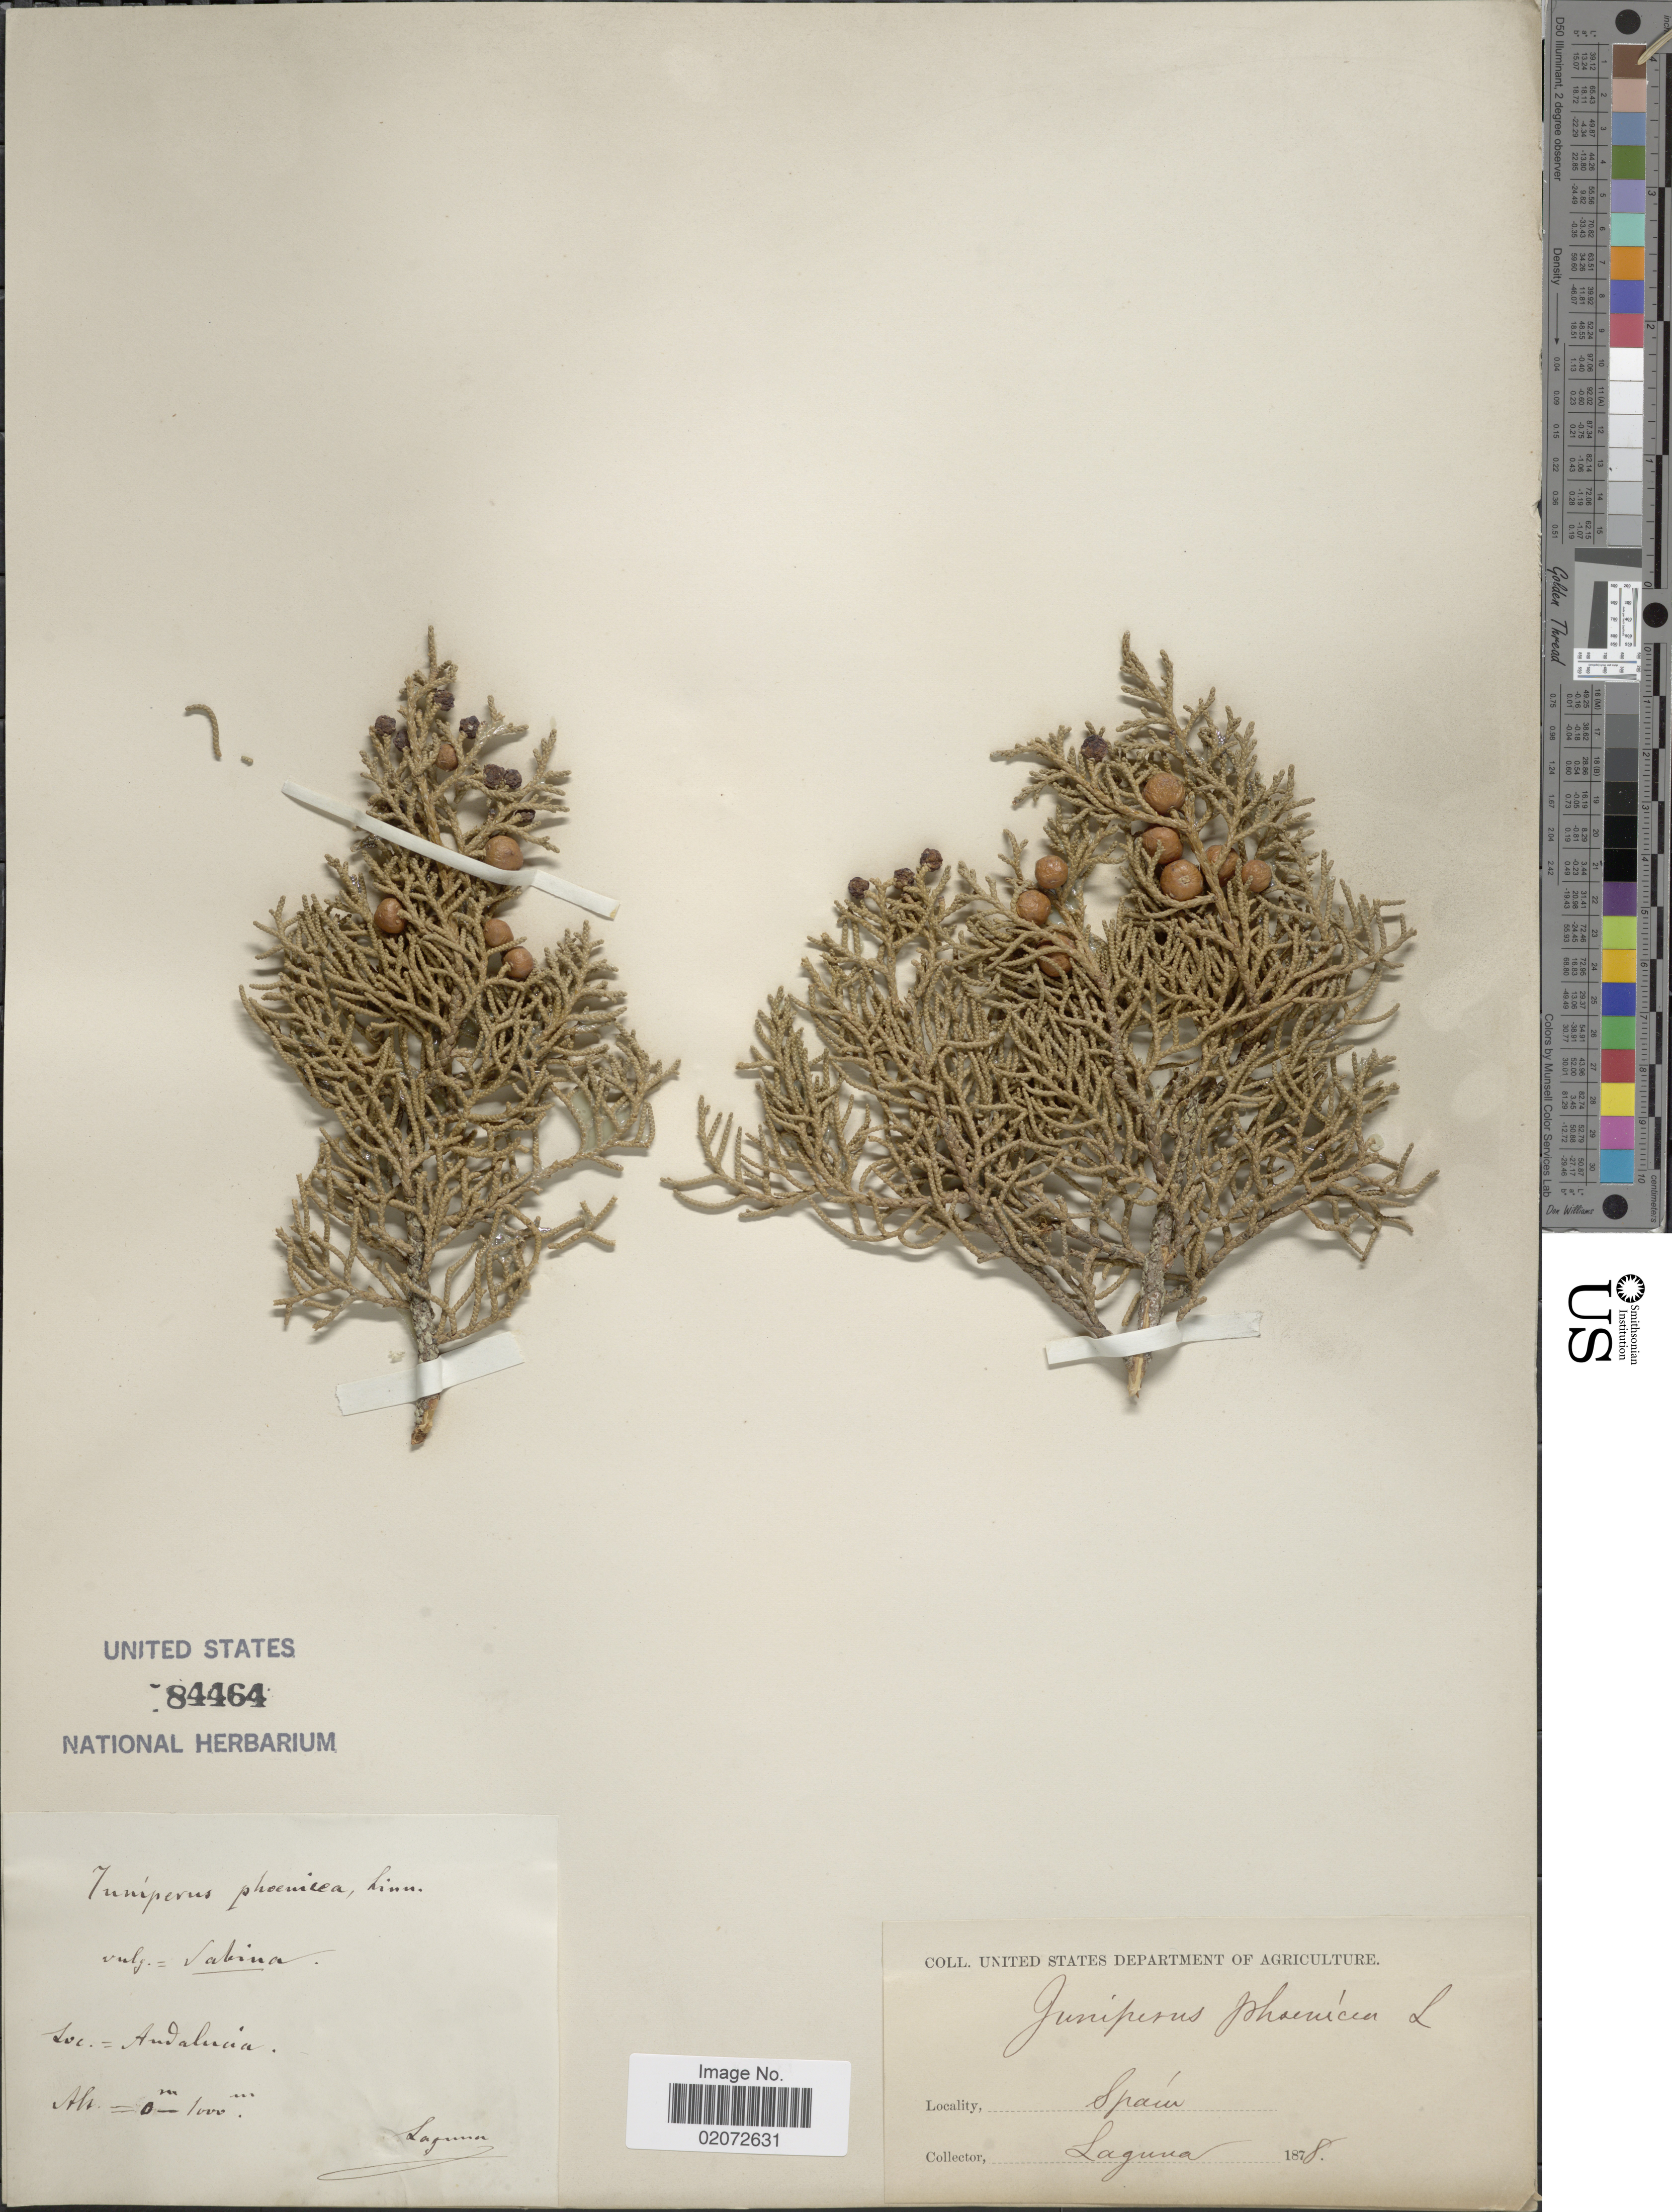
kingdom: Plantae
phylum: Tracheophyta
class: Pinopsida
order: Pinales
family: Cupressaceae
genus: Juniperus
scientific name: Juniperus phoenicea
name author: L.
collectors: -. Laguna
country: Spain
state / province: Andalucía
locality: Andalucia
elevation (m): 0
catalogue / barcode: US 84464